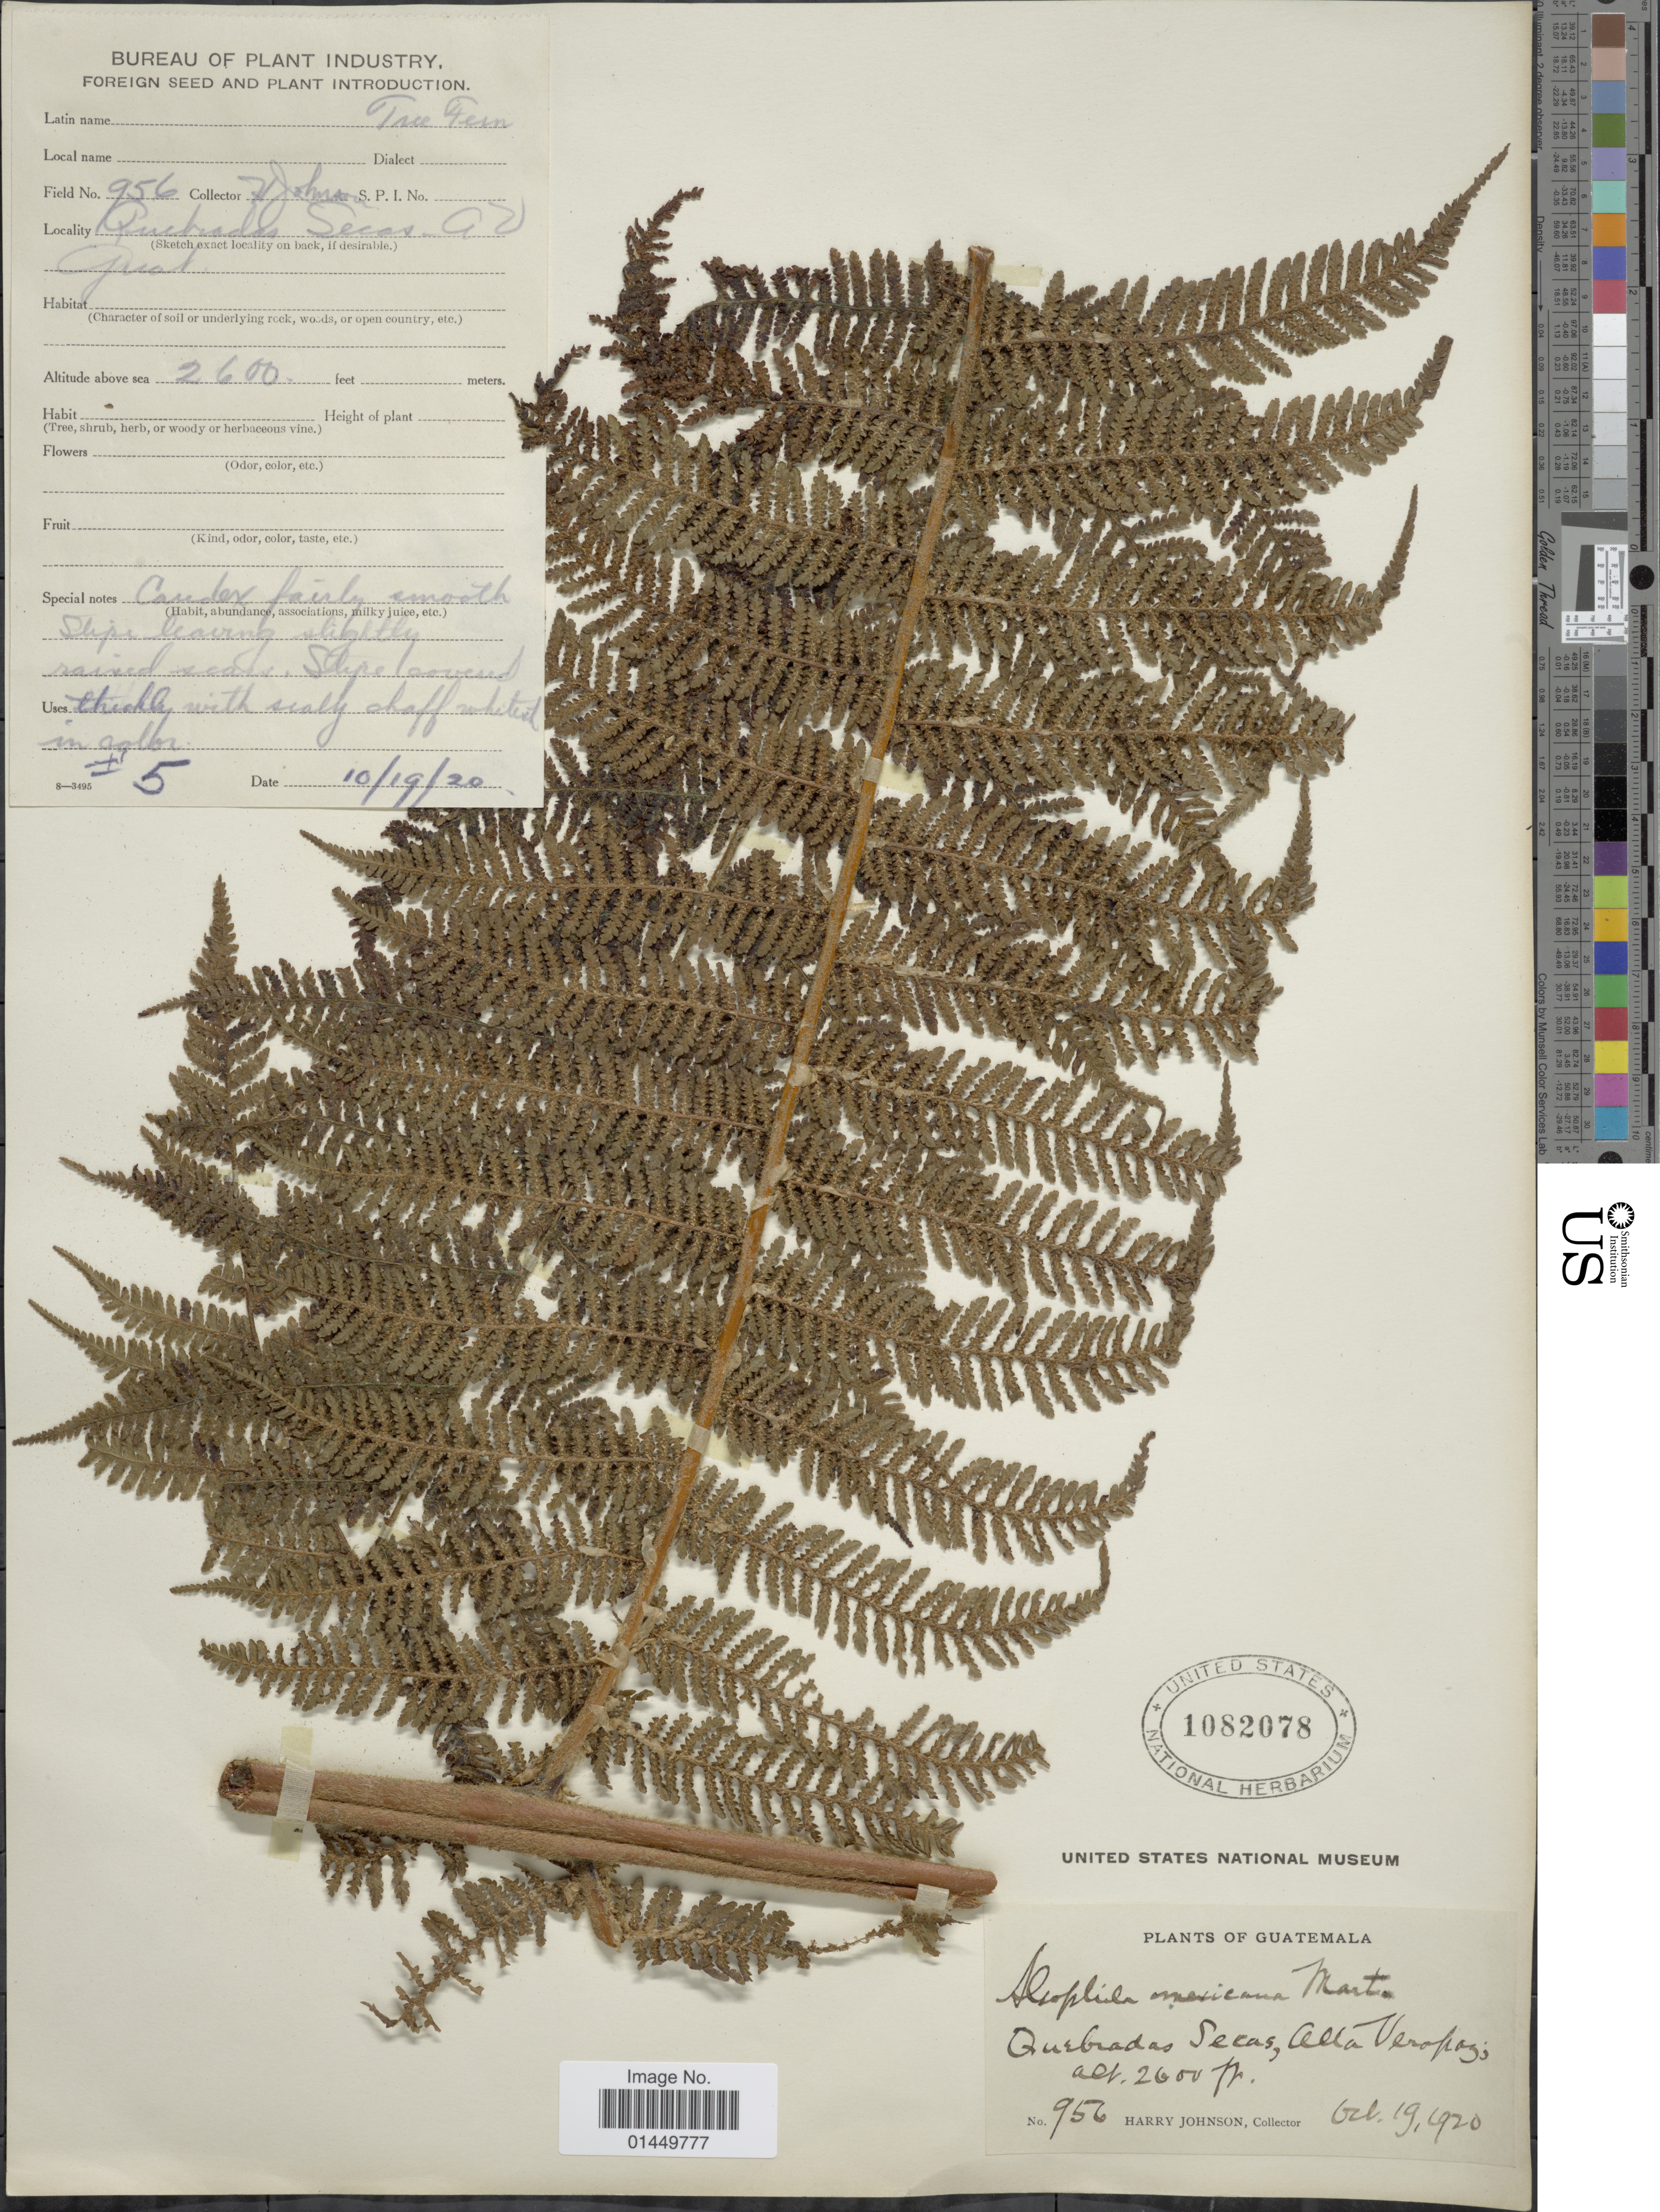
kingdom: Plantae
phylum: Tracheophyta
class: Polypodiopsida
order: Cyatheales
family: Cyatheaceae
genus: Cyathea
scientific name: Cyathea valdecrenata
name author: Domin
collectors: H. Johnson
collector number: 956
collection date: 1920-10-19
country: Guatemala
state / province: Alta Verapaz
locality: Quebradas Secas, Alta Verapaz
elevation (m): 792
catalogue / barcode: US 1082078